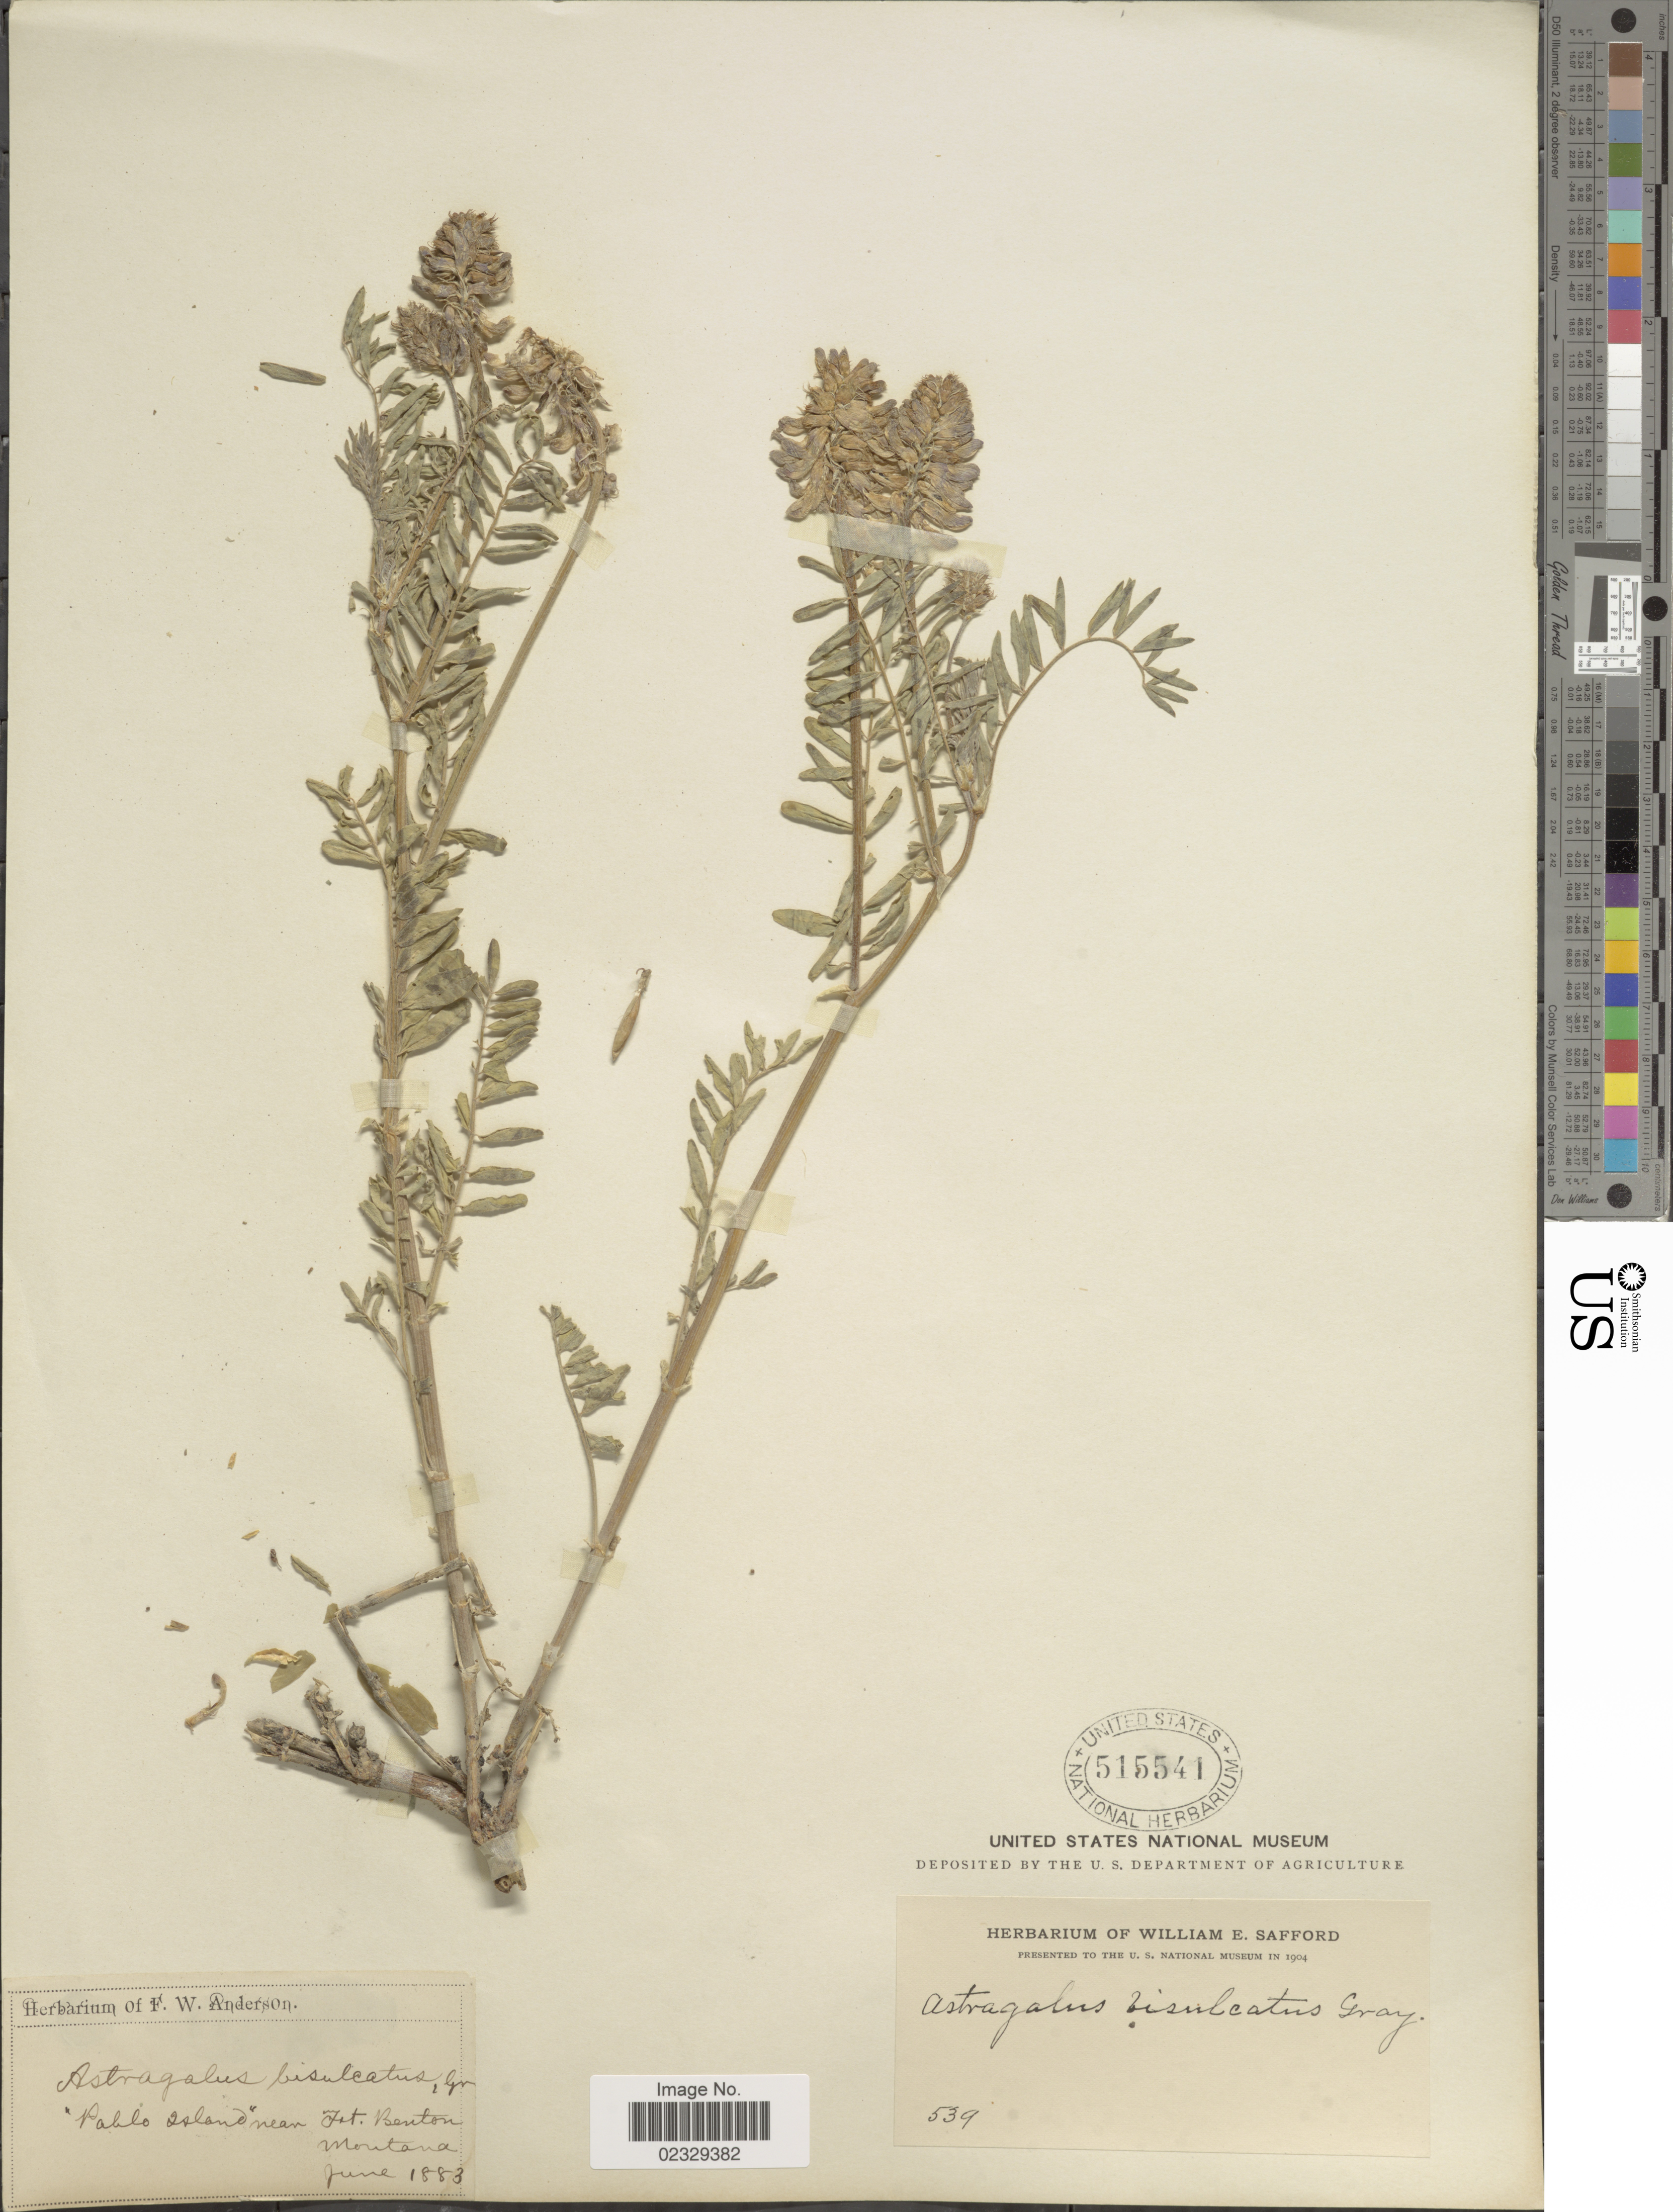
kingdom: Plantae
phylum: Tracheophyta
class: Magnoliopsida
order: Fabales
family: Fabaceae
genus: Astragalus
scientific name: Astragalus bisulcatus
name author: (Hook.) A. Gray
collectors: ex herb. F.W. Anderson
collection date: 1883-06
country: United States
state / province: Montana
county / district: Chouteau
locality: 'Pablo Island' near Fort Benton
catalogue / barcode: US 515541